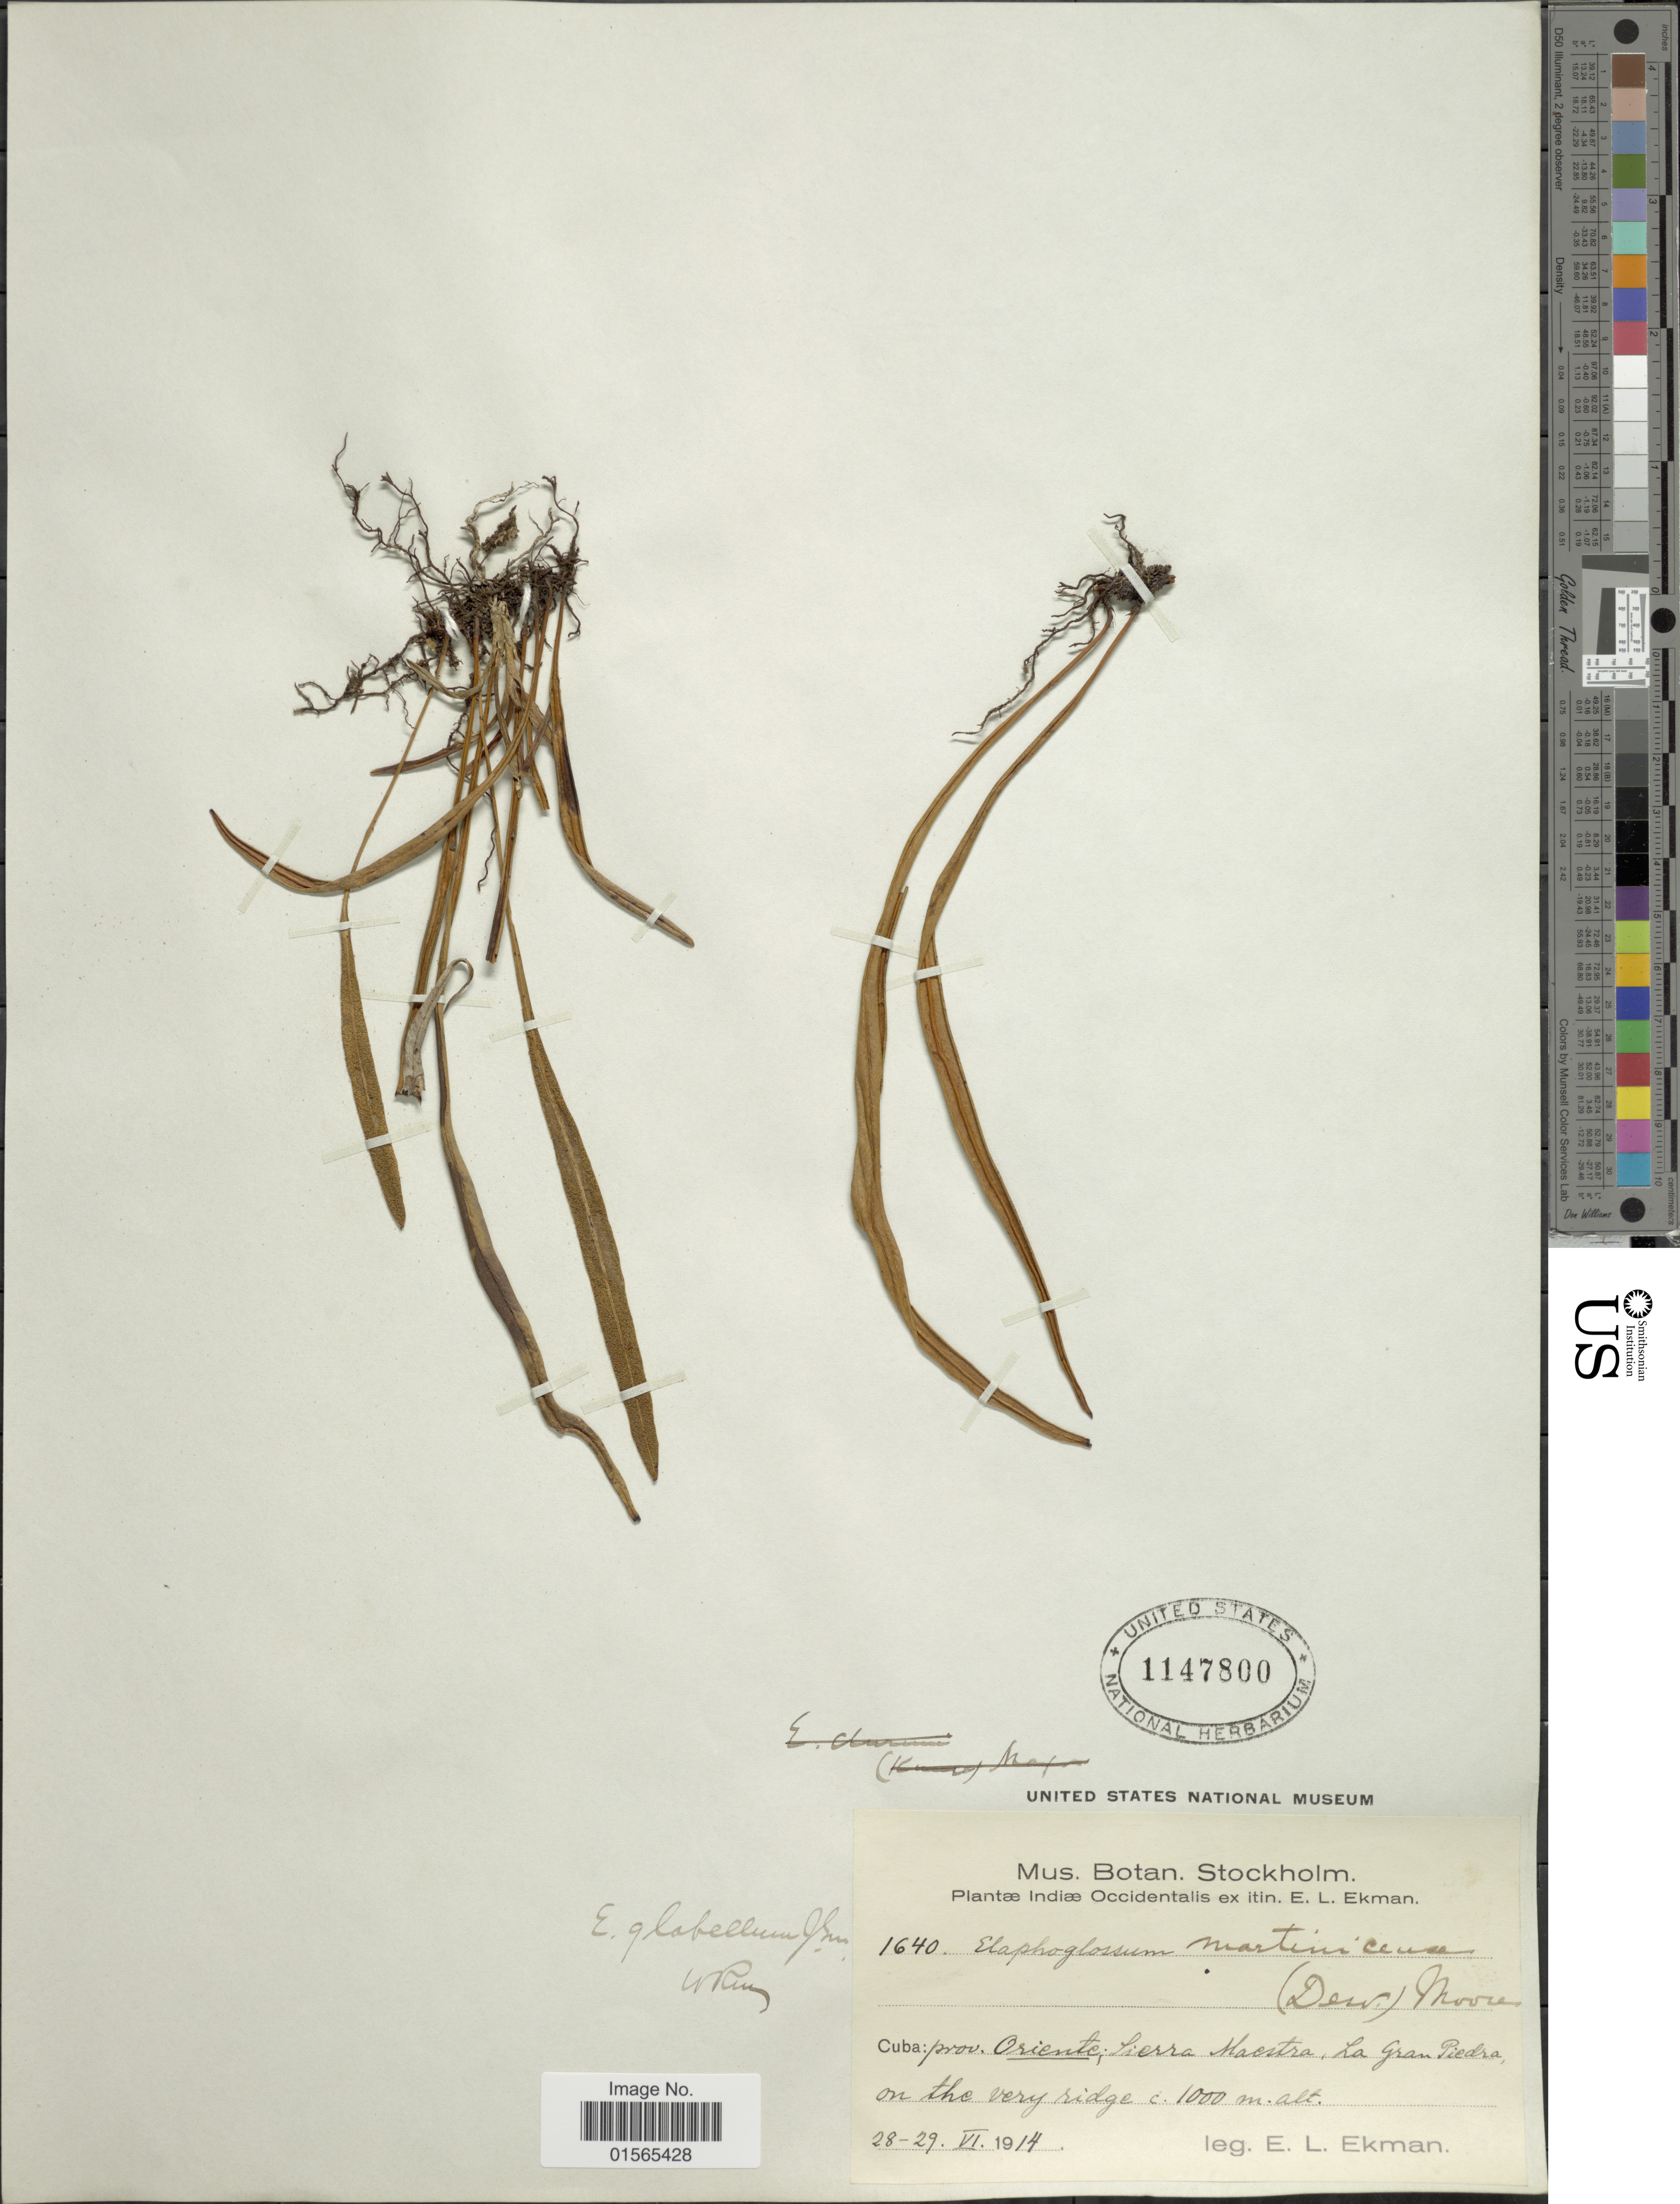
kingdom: Plantae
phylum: Tracheophyta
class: Polypodiopsida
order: Polypodiales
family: Dryopteridaceae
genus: Elaphoglossum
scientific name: Elaphoglossum glabellum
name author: J. Sm.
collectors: E. L. Ekman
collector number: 1640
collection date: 1914-06-28/1914-06-29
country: Cuba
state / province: Oriente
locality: Sierra Meastra, La Grande Piedra, on the very ridge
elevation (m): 1000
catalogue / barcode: US 1147800